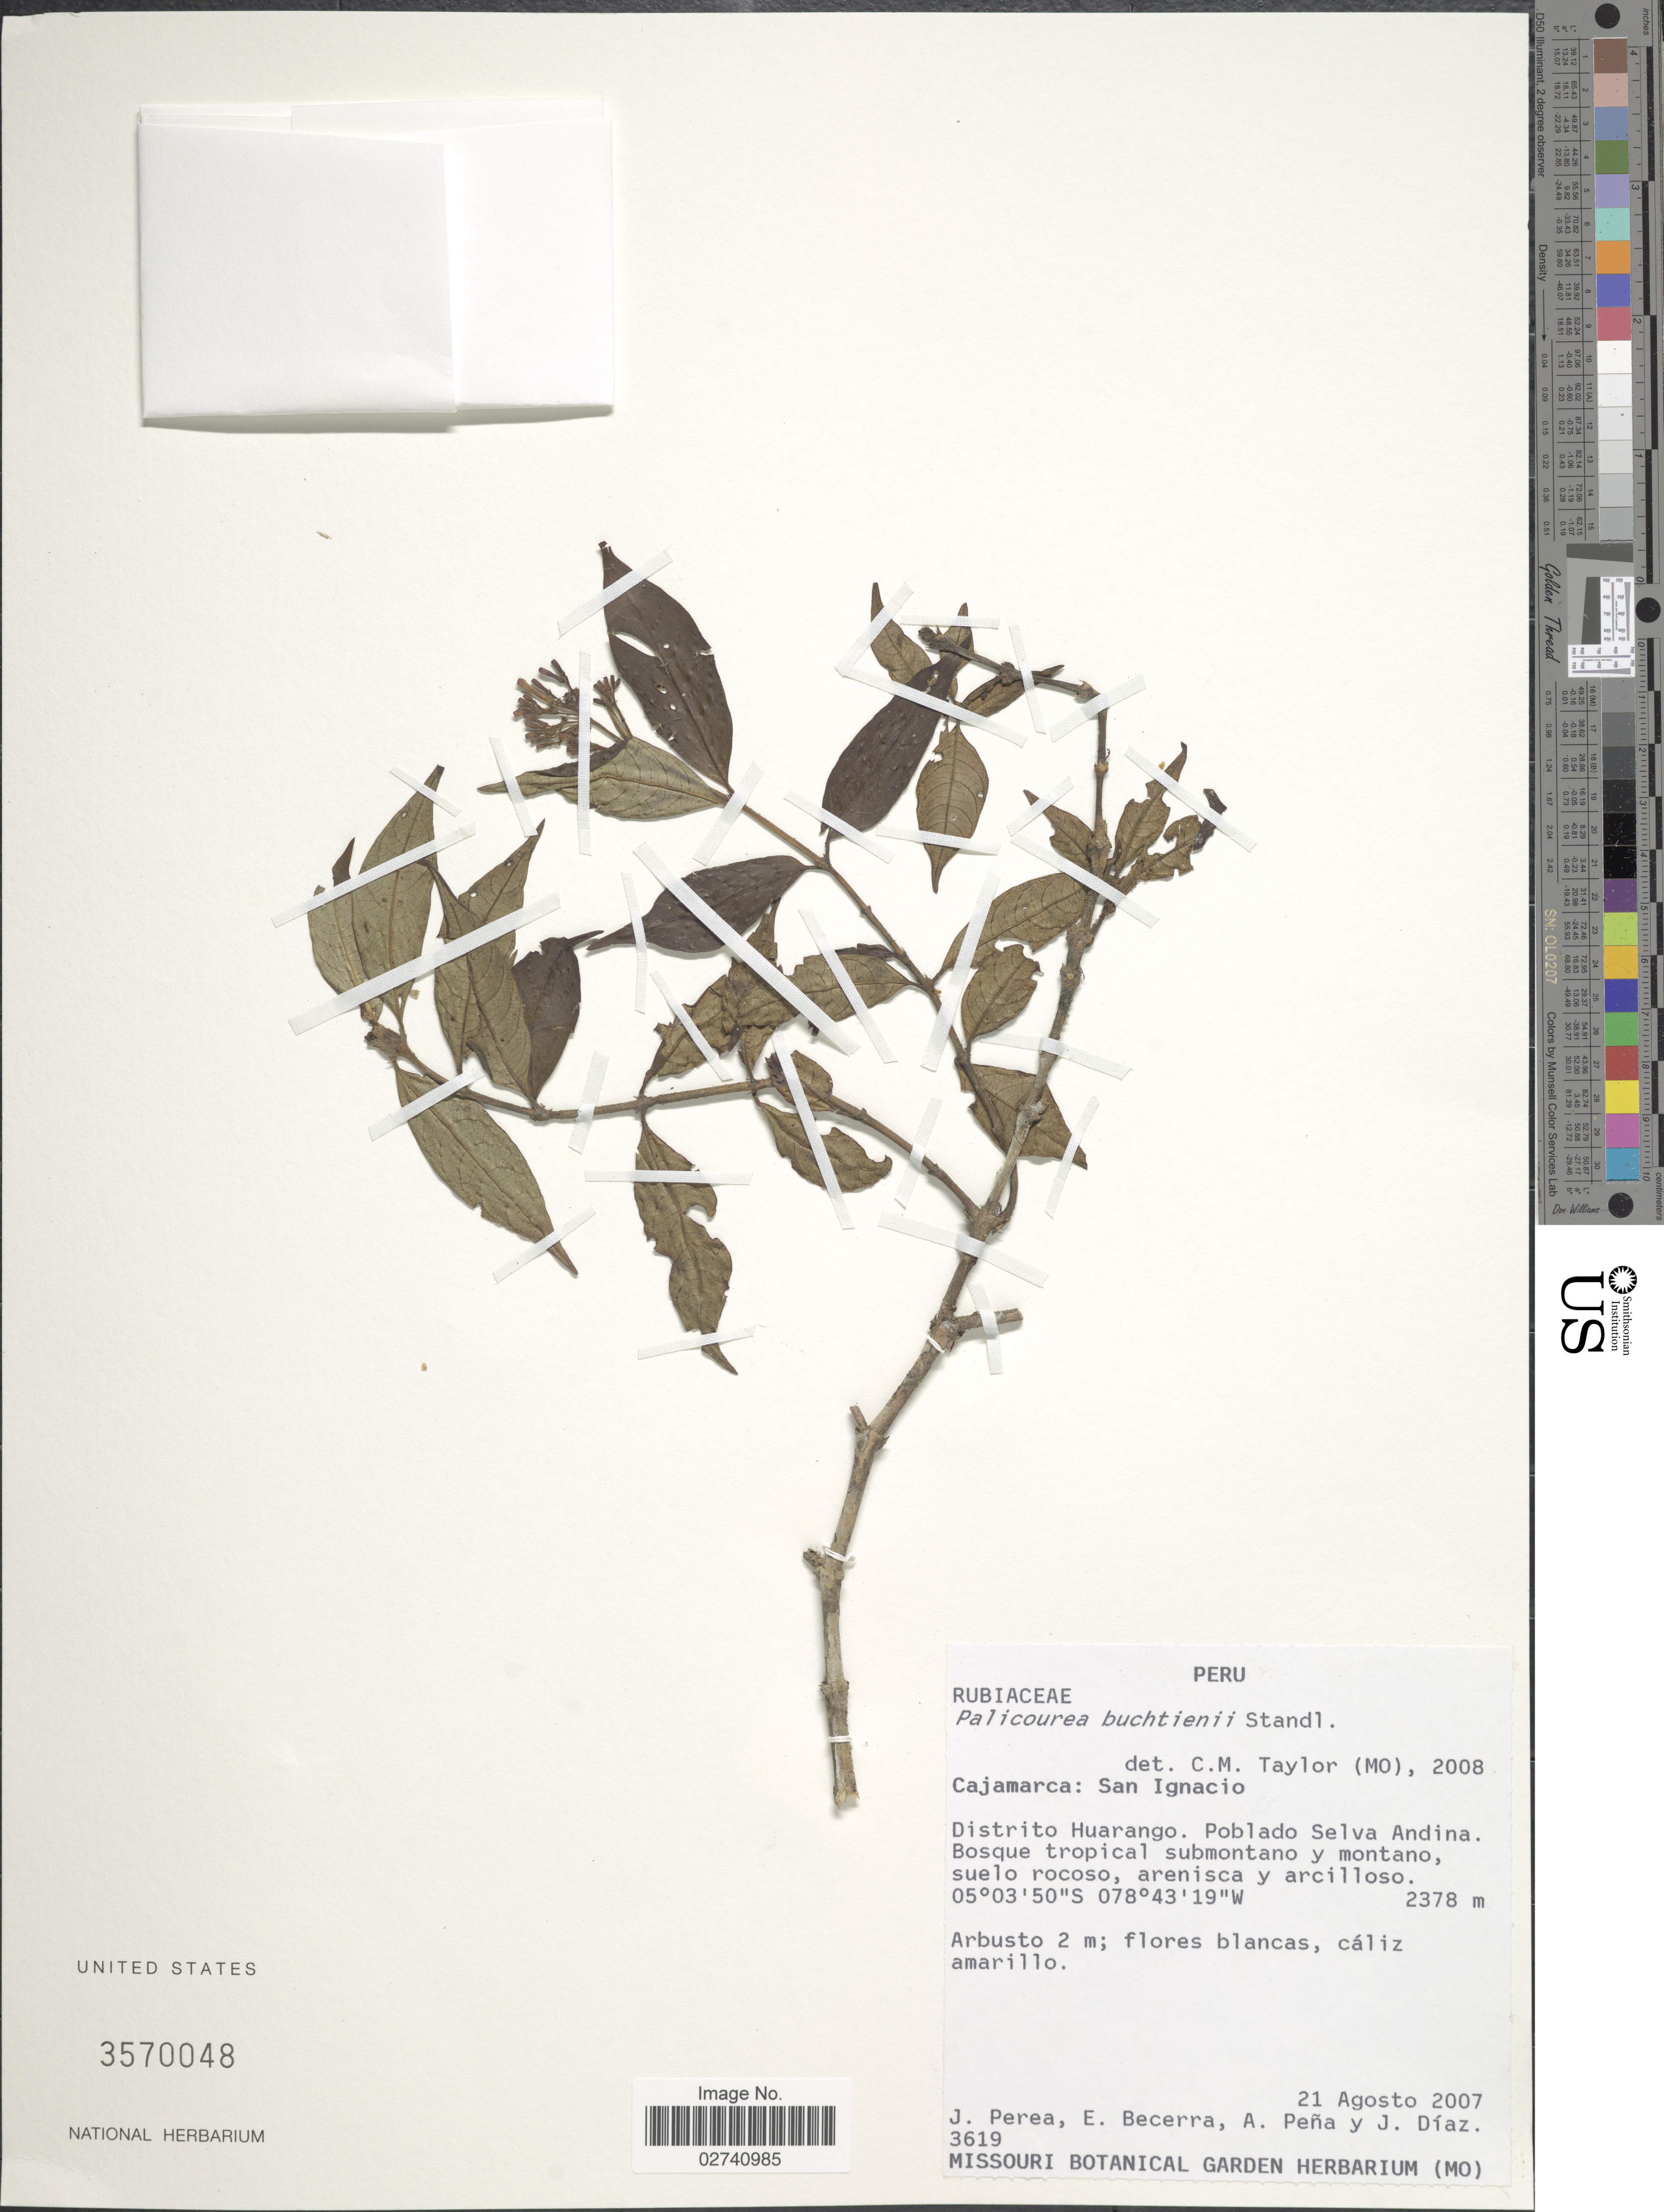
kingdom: Plantae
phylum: Tracheophyta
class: Magnoliopsida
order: Gentianales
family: Rubiaceae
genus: Palicourea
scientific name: Palicourea buchtienii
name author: Standl.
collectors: J. Perea, E. Becerra, A. Peña & J. Diaz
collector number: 3619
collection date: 2007-08-21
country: Peru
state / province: Cajamarca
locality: San Ignacio, Distrito Huarango, Poblado Selva Andina, Bosque tropical submontano y montano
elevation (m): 2378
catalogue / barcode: US 3570048